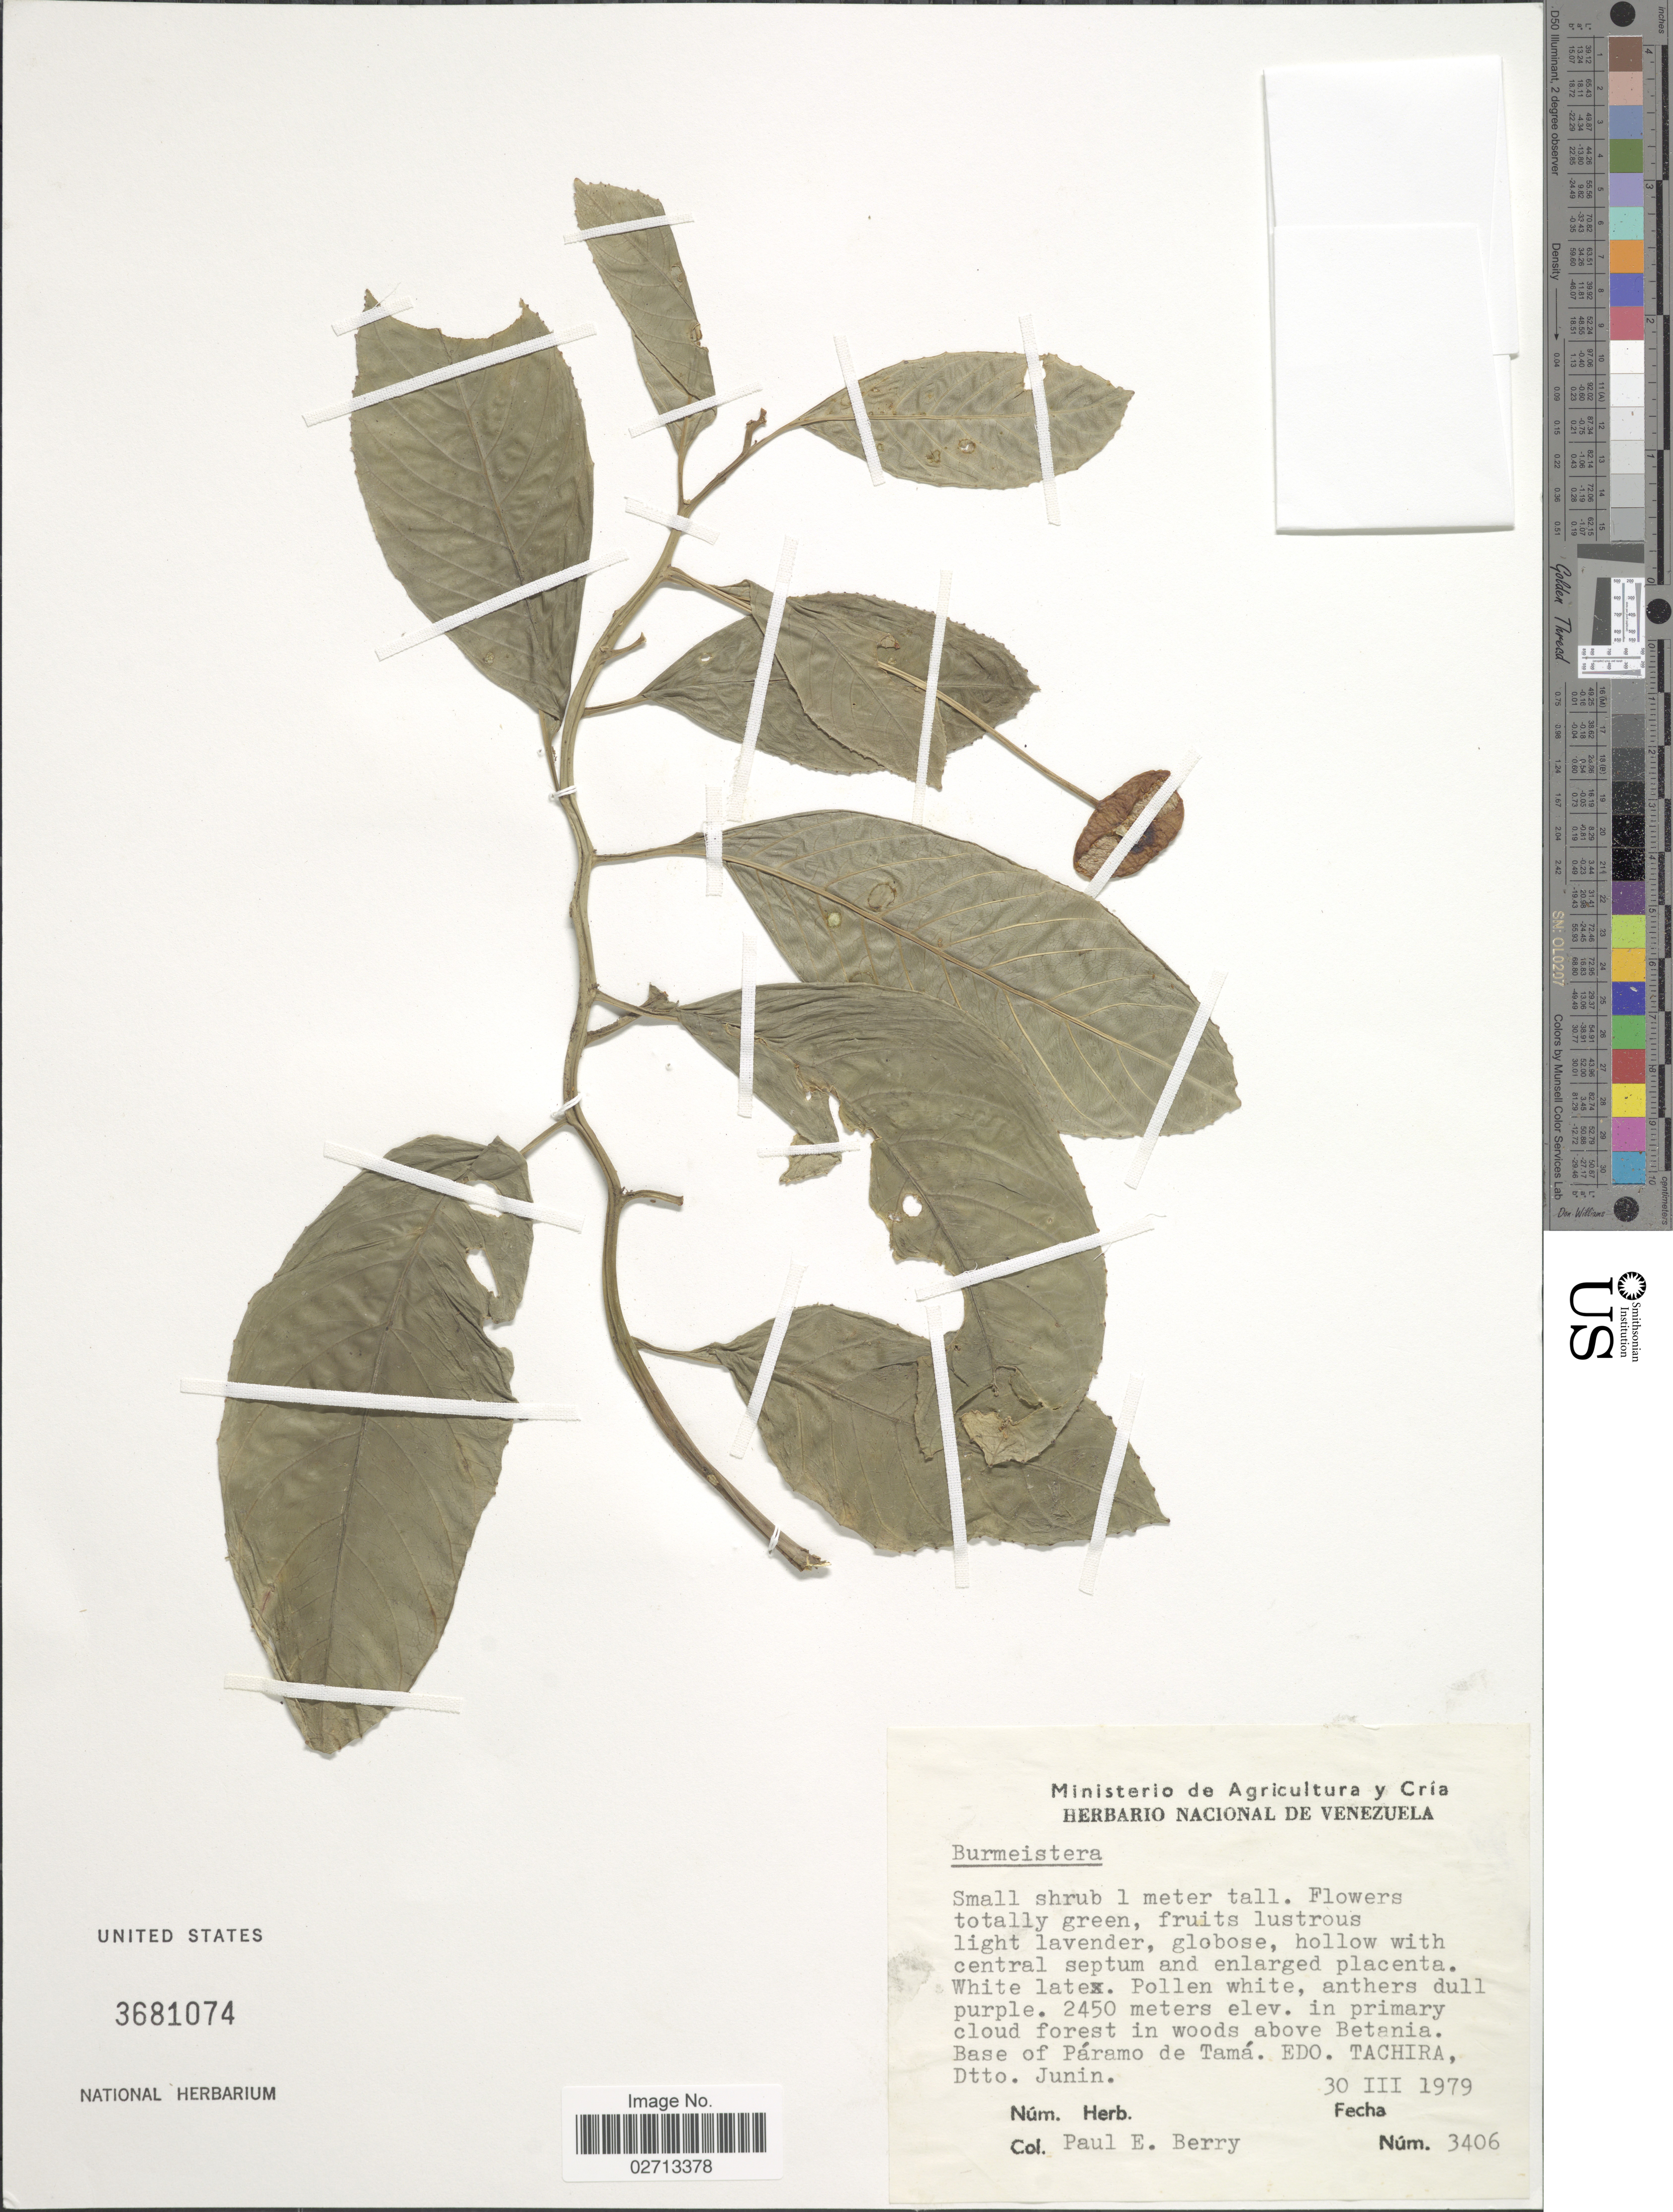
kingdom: Plantae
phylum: Tracheophyta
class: Magnoliopsida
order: Asterales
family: Campanulaceae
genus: Burmeistera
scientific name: Burmeistera sp.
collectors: P. E. Berry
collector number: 3406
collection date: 1979-03-30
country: Venezuela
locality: Base of Páramo de Tamá. Dtto. Junin. Edo Tachira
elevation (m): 2450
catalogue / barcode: US 3681074